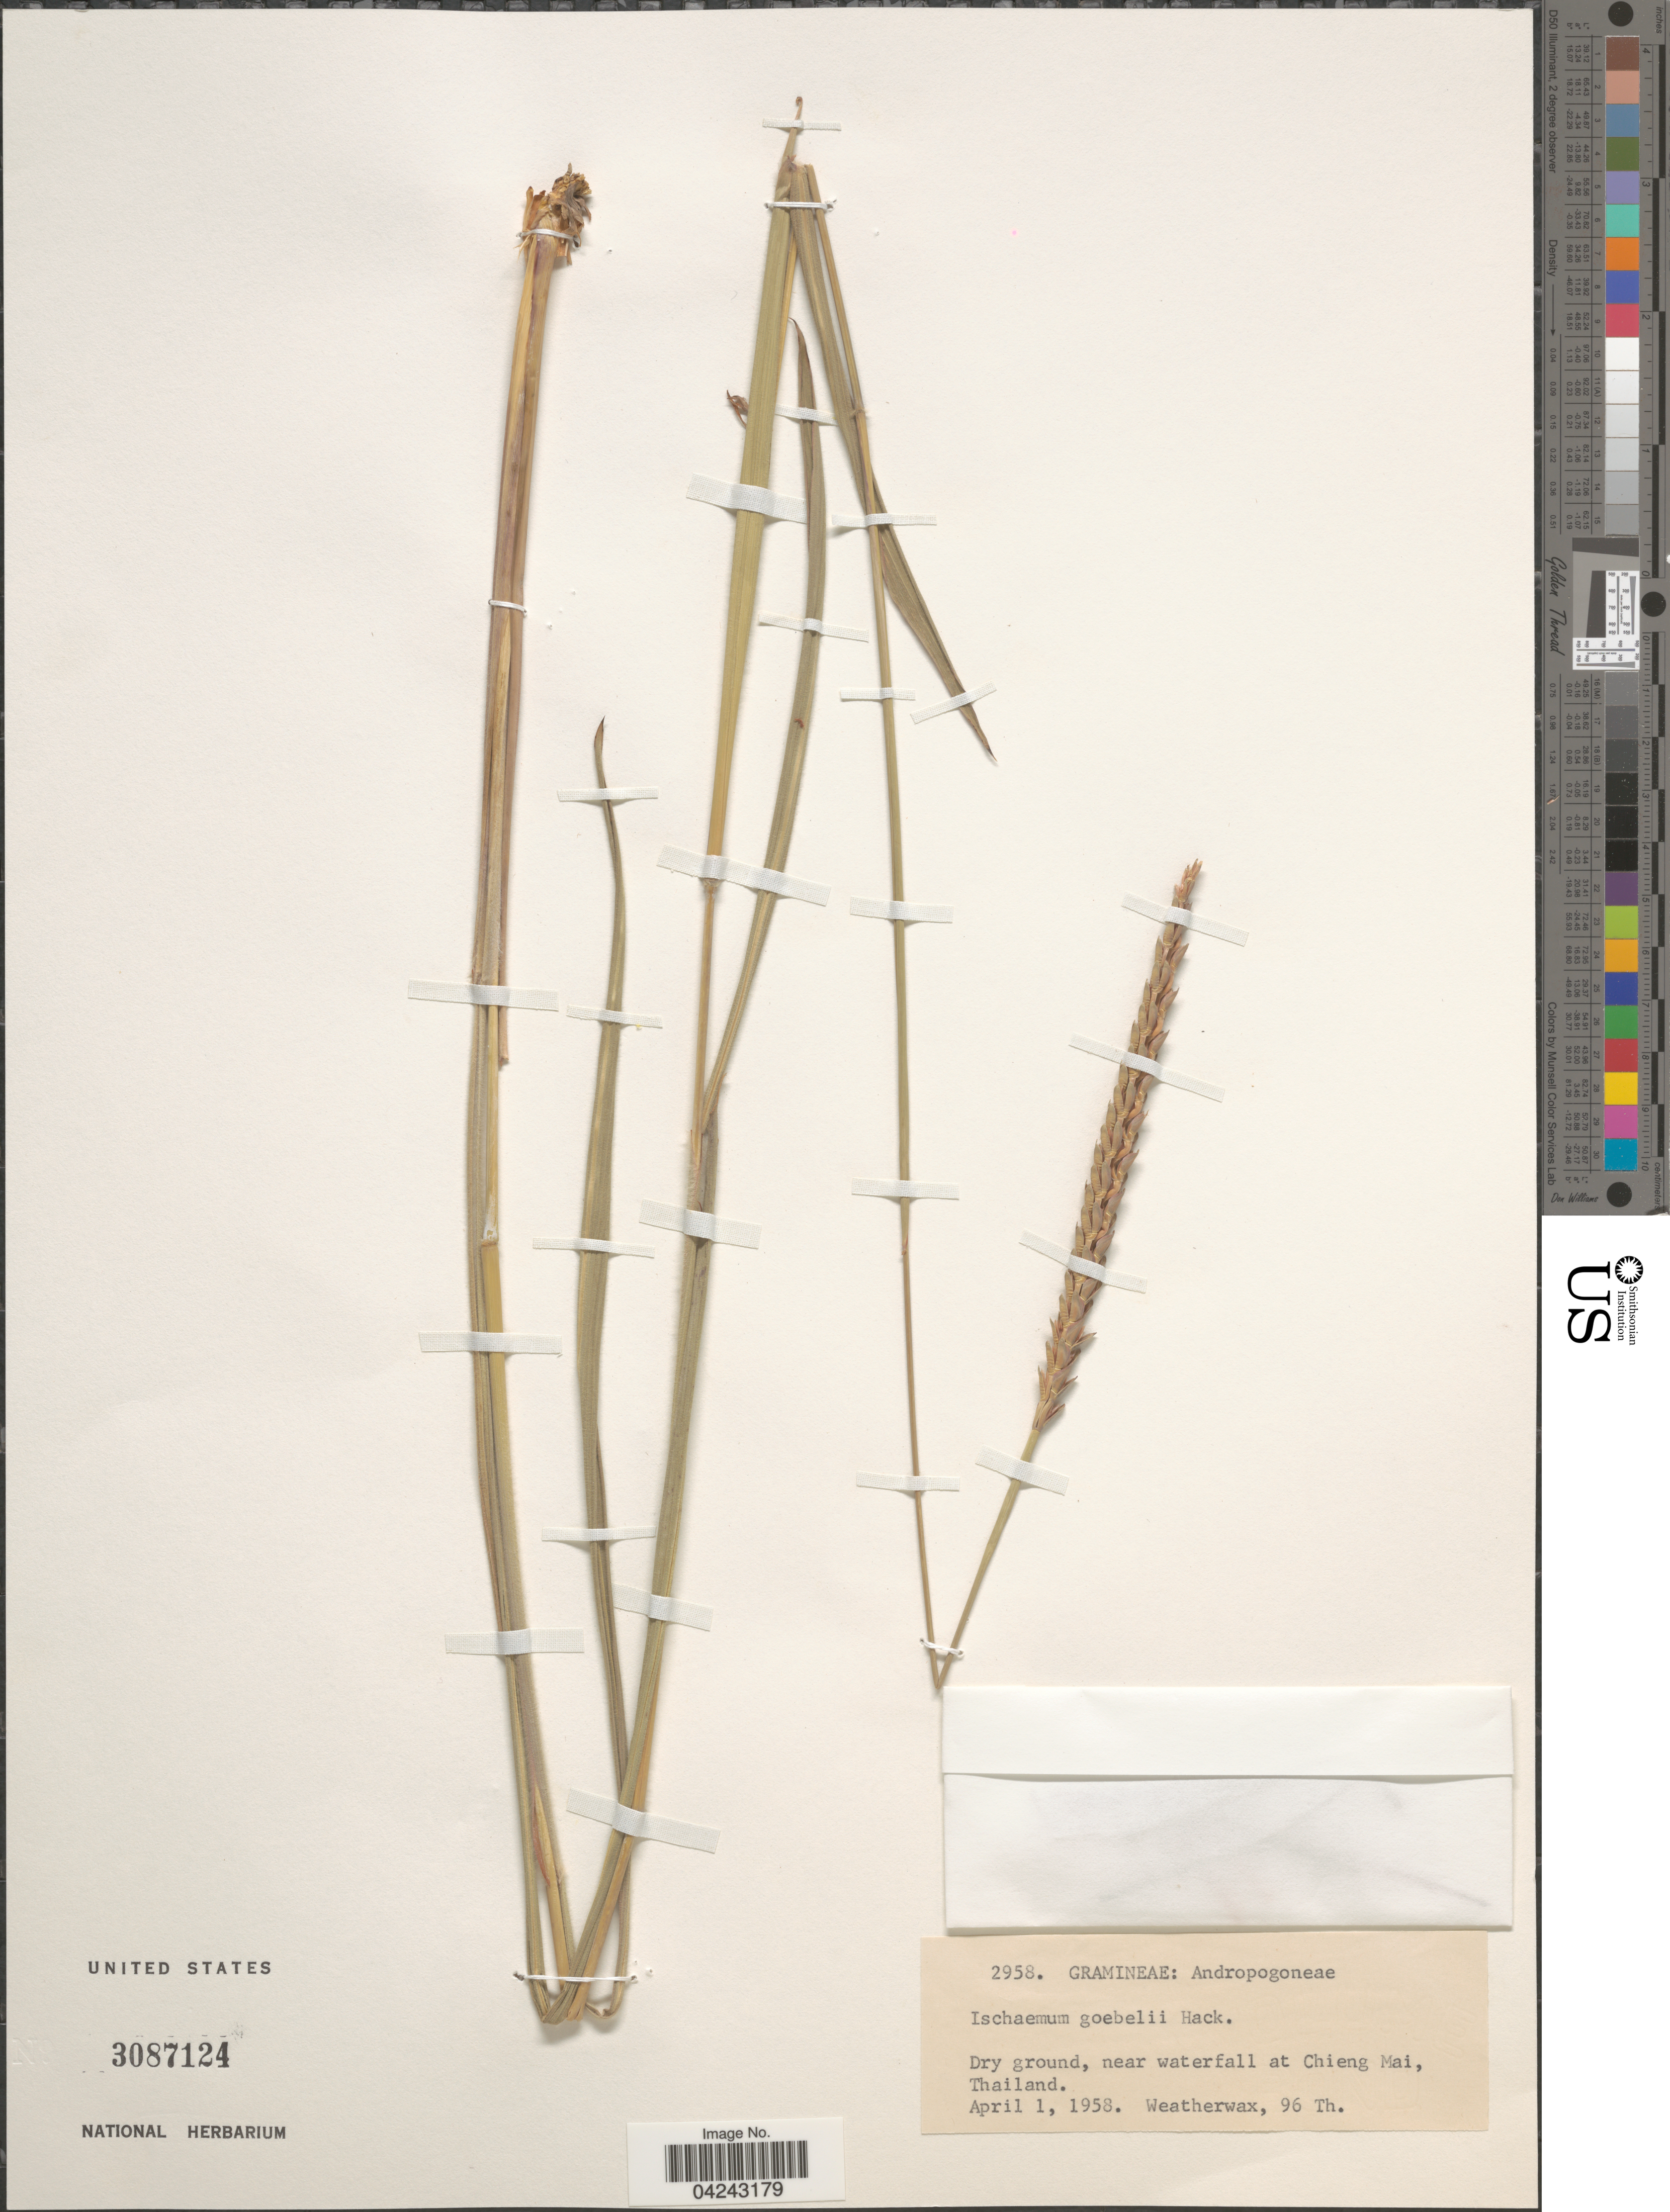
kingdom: Plantae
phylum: Tracheophyta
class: Liliopsida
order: Poales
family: Poaceae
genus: Ischaemum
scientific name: Ischaemum barbatum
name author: Blume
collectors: -. Weatherwax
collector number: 96 Th.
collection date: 1958-04-01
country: Thailand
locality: Dry ground, near waterfall at Chieng Mai.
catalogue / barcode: US 3087124